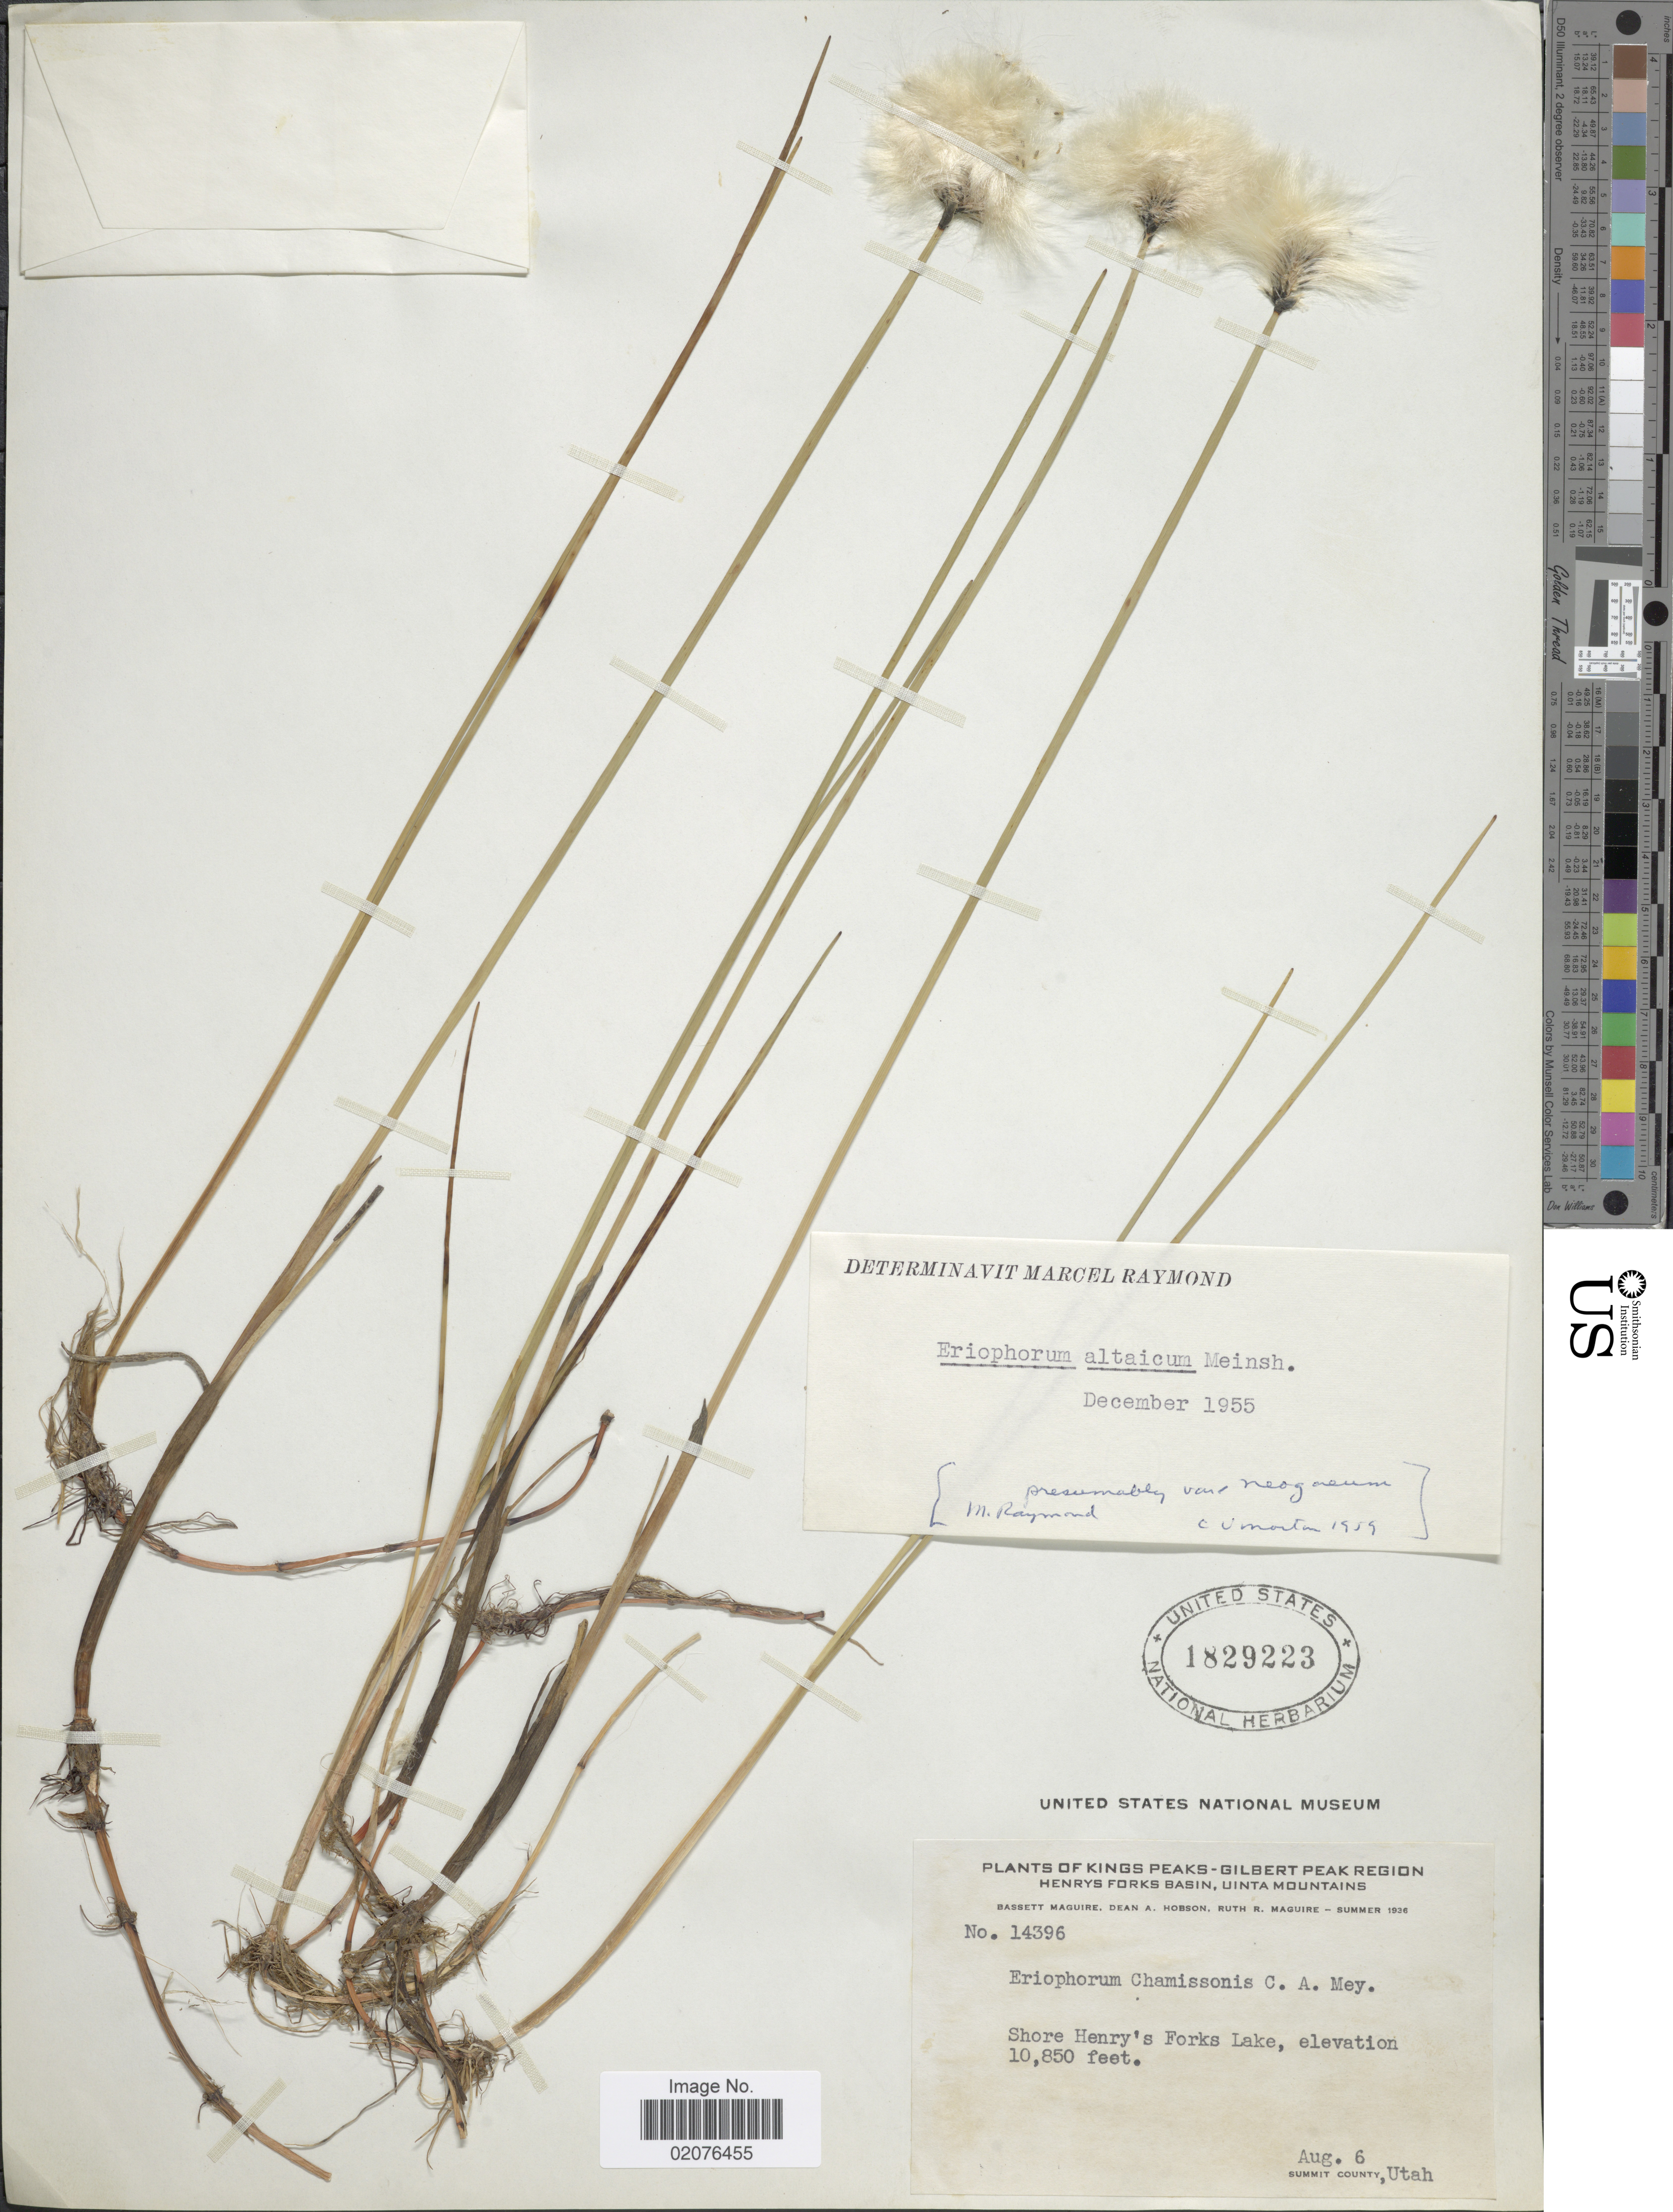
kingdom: Plantae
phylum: Tracheophyta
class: Liliopsida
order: Poales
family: Cyperaceae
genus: Eriophorum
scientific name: Eriophorum altaicum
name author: Meinsh.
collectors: B. Maguire, D. Hobson & R. R. Maguire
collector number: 14396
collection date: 1936-08-06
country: United States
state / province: Utah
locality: Kings Peaks-Gilbert Peak Region, Henrys Forks Basin, Uinta Mountains, Shore Henry's Forks Lake, Summit County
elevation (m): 3307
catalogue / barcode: US 1829223